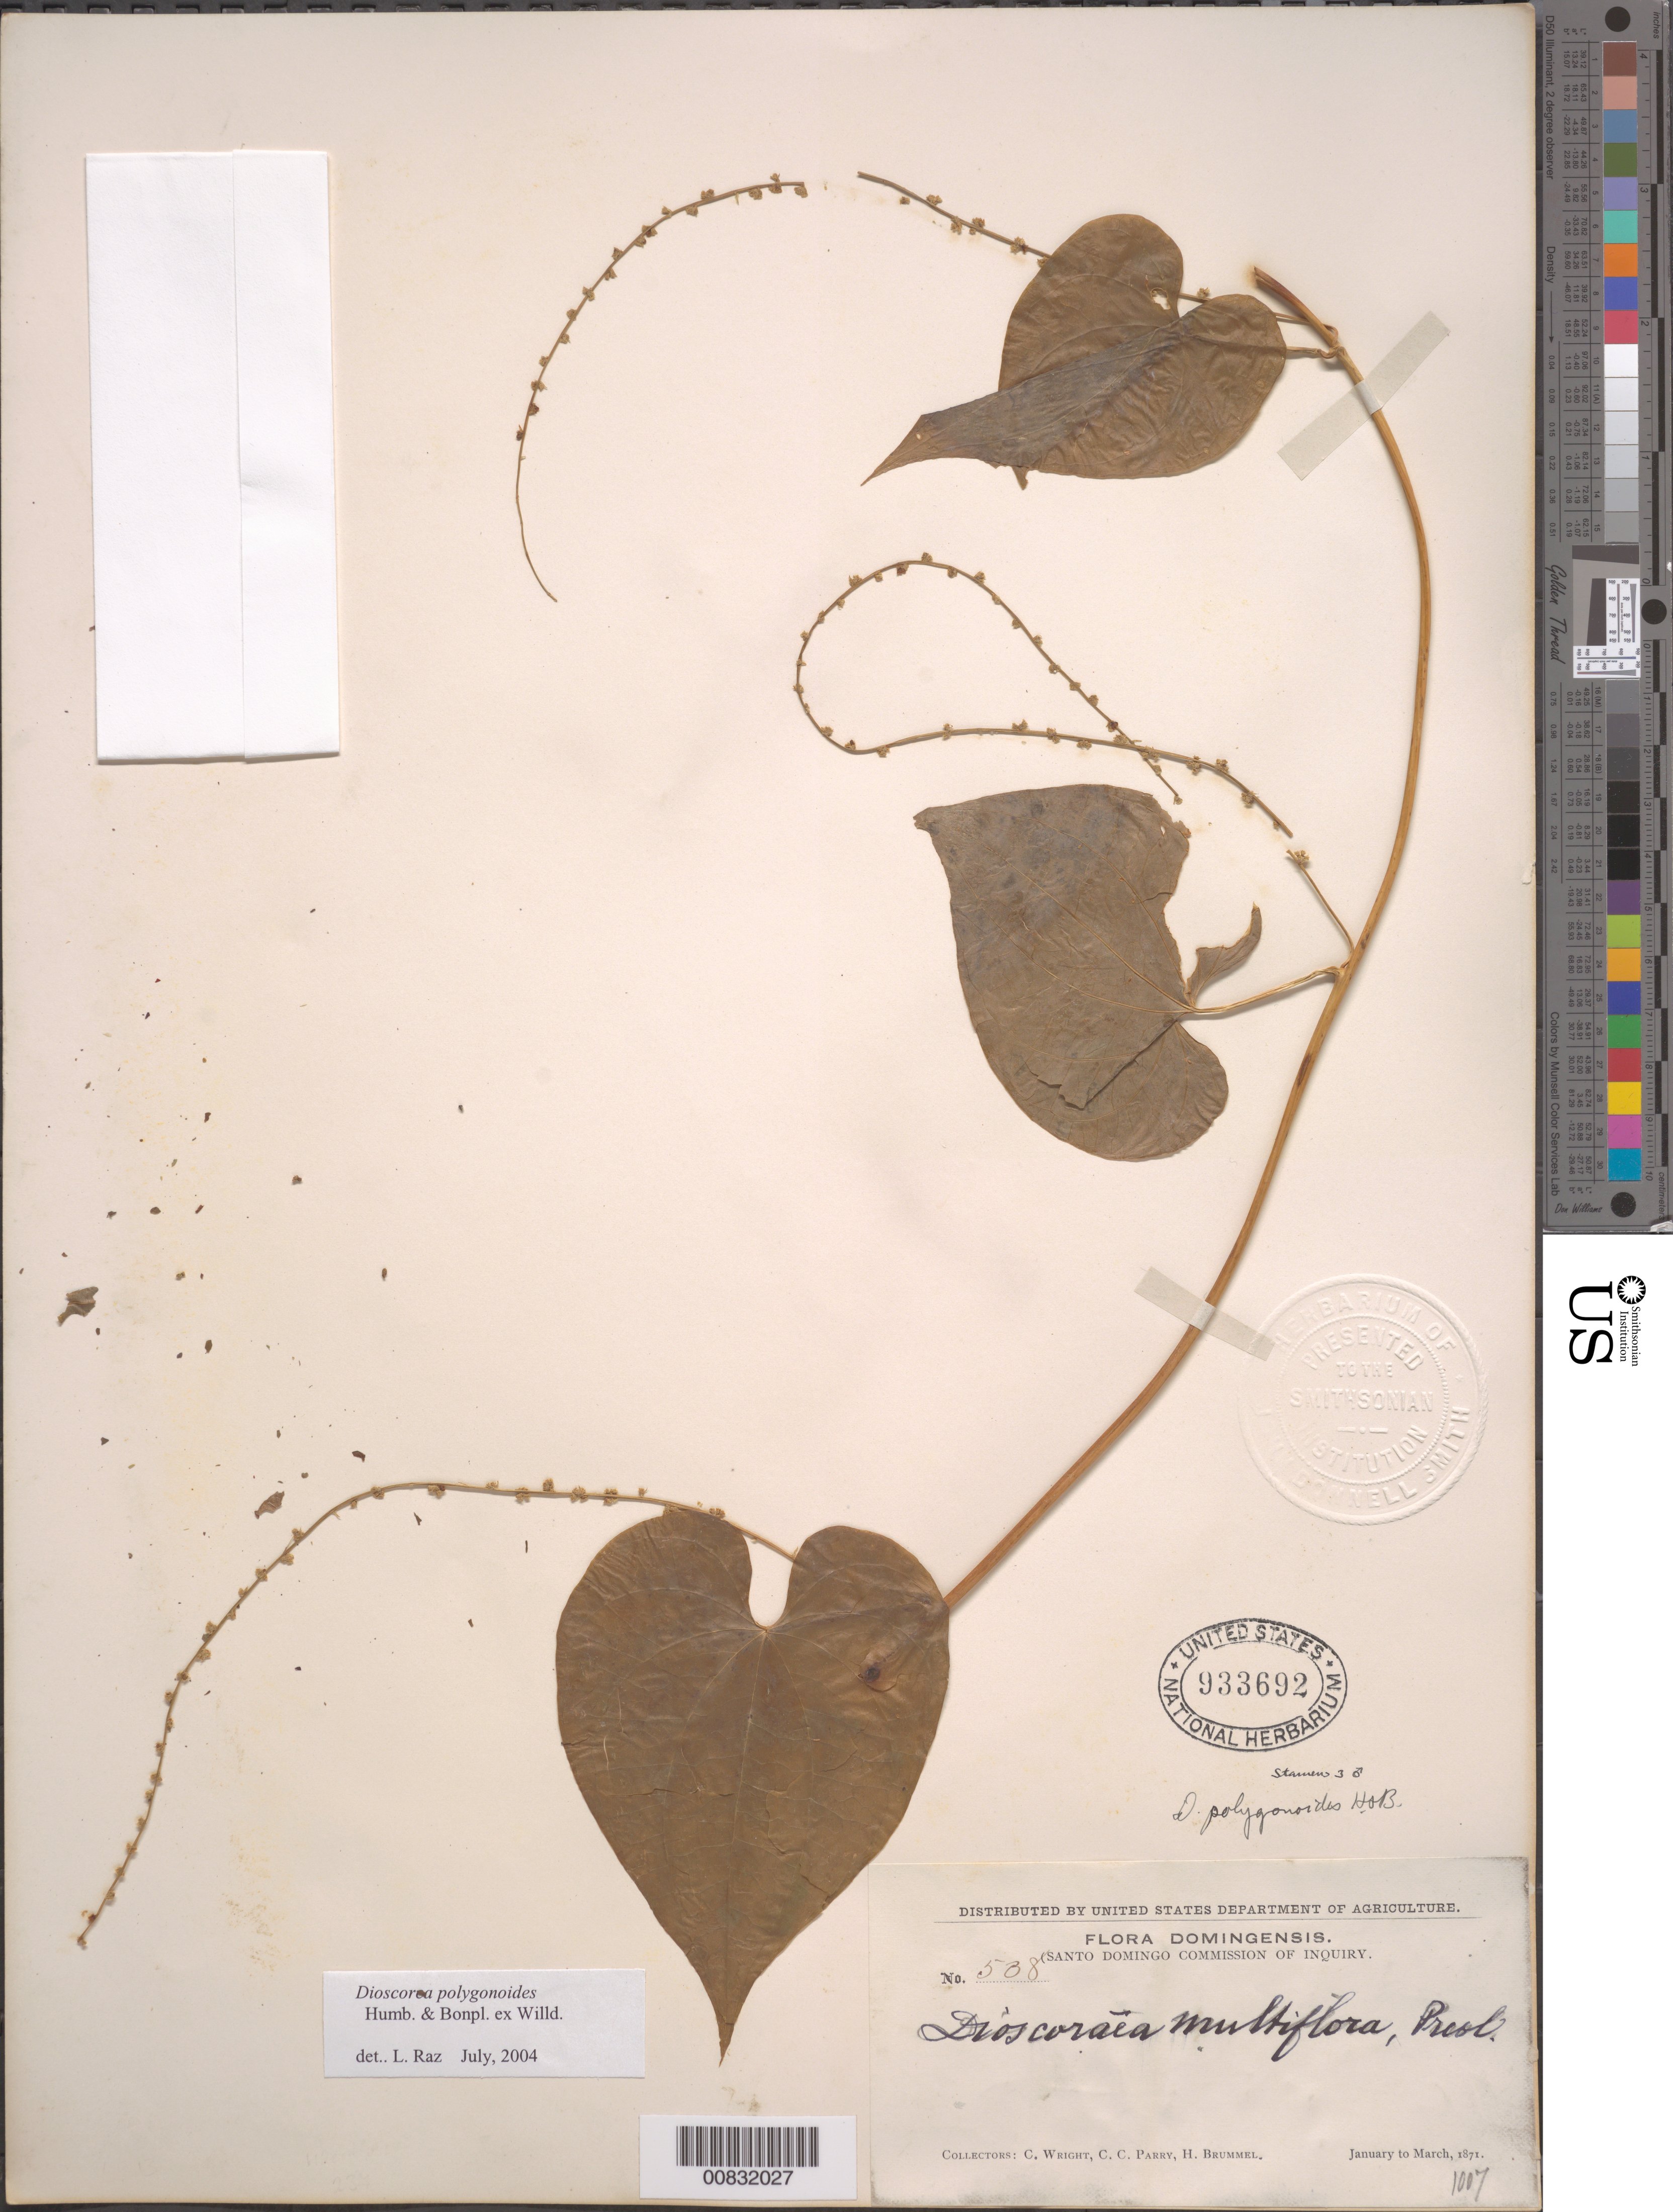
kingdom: Plantae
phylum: Tracheophyta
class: Liliopsida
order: Dioscoreales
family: Dioscoreaceae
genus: Dioscorea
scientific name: Dioscorea polygonoides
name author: Humb. & Bonpl. ex Willd.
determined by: Raz, Lauren, (K)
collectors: C. Wright, C. C. Parry & H. Brummel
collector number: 538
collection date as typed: Jan 1871 to -- Mar 1871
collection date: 1871-01/1871-03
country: Dominican Republic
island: Hispaniola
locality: Dominican Republic.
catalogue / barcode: US 933692